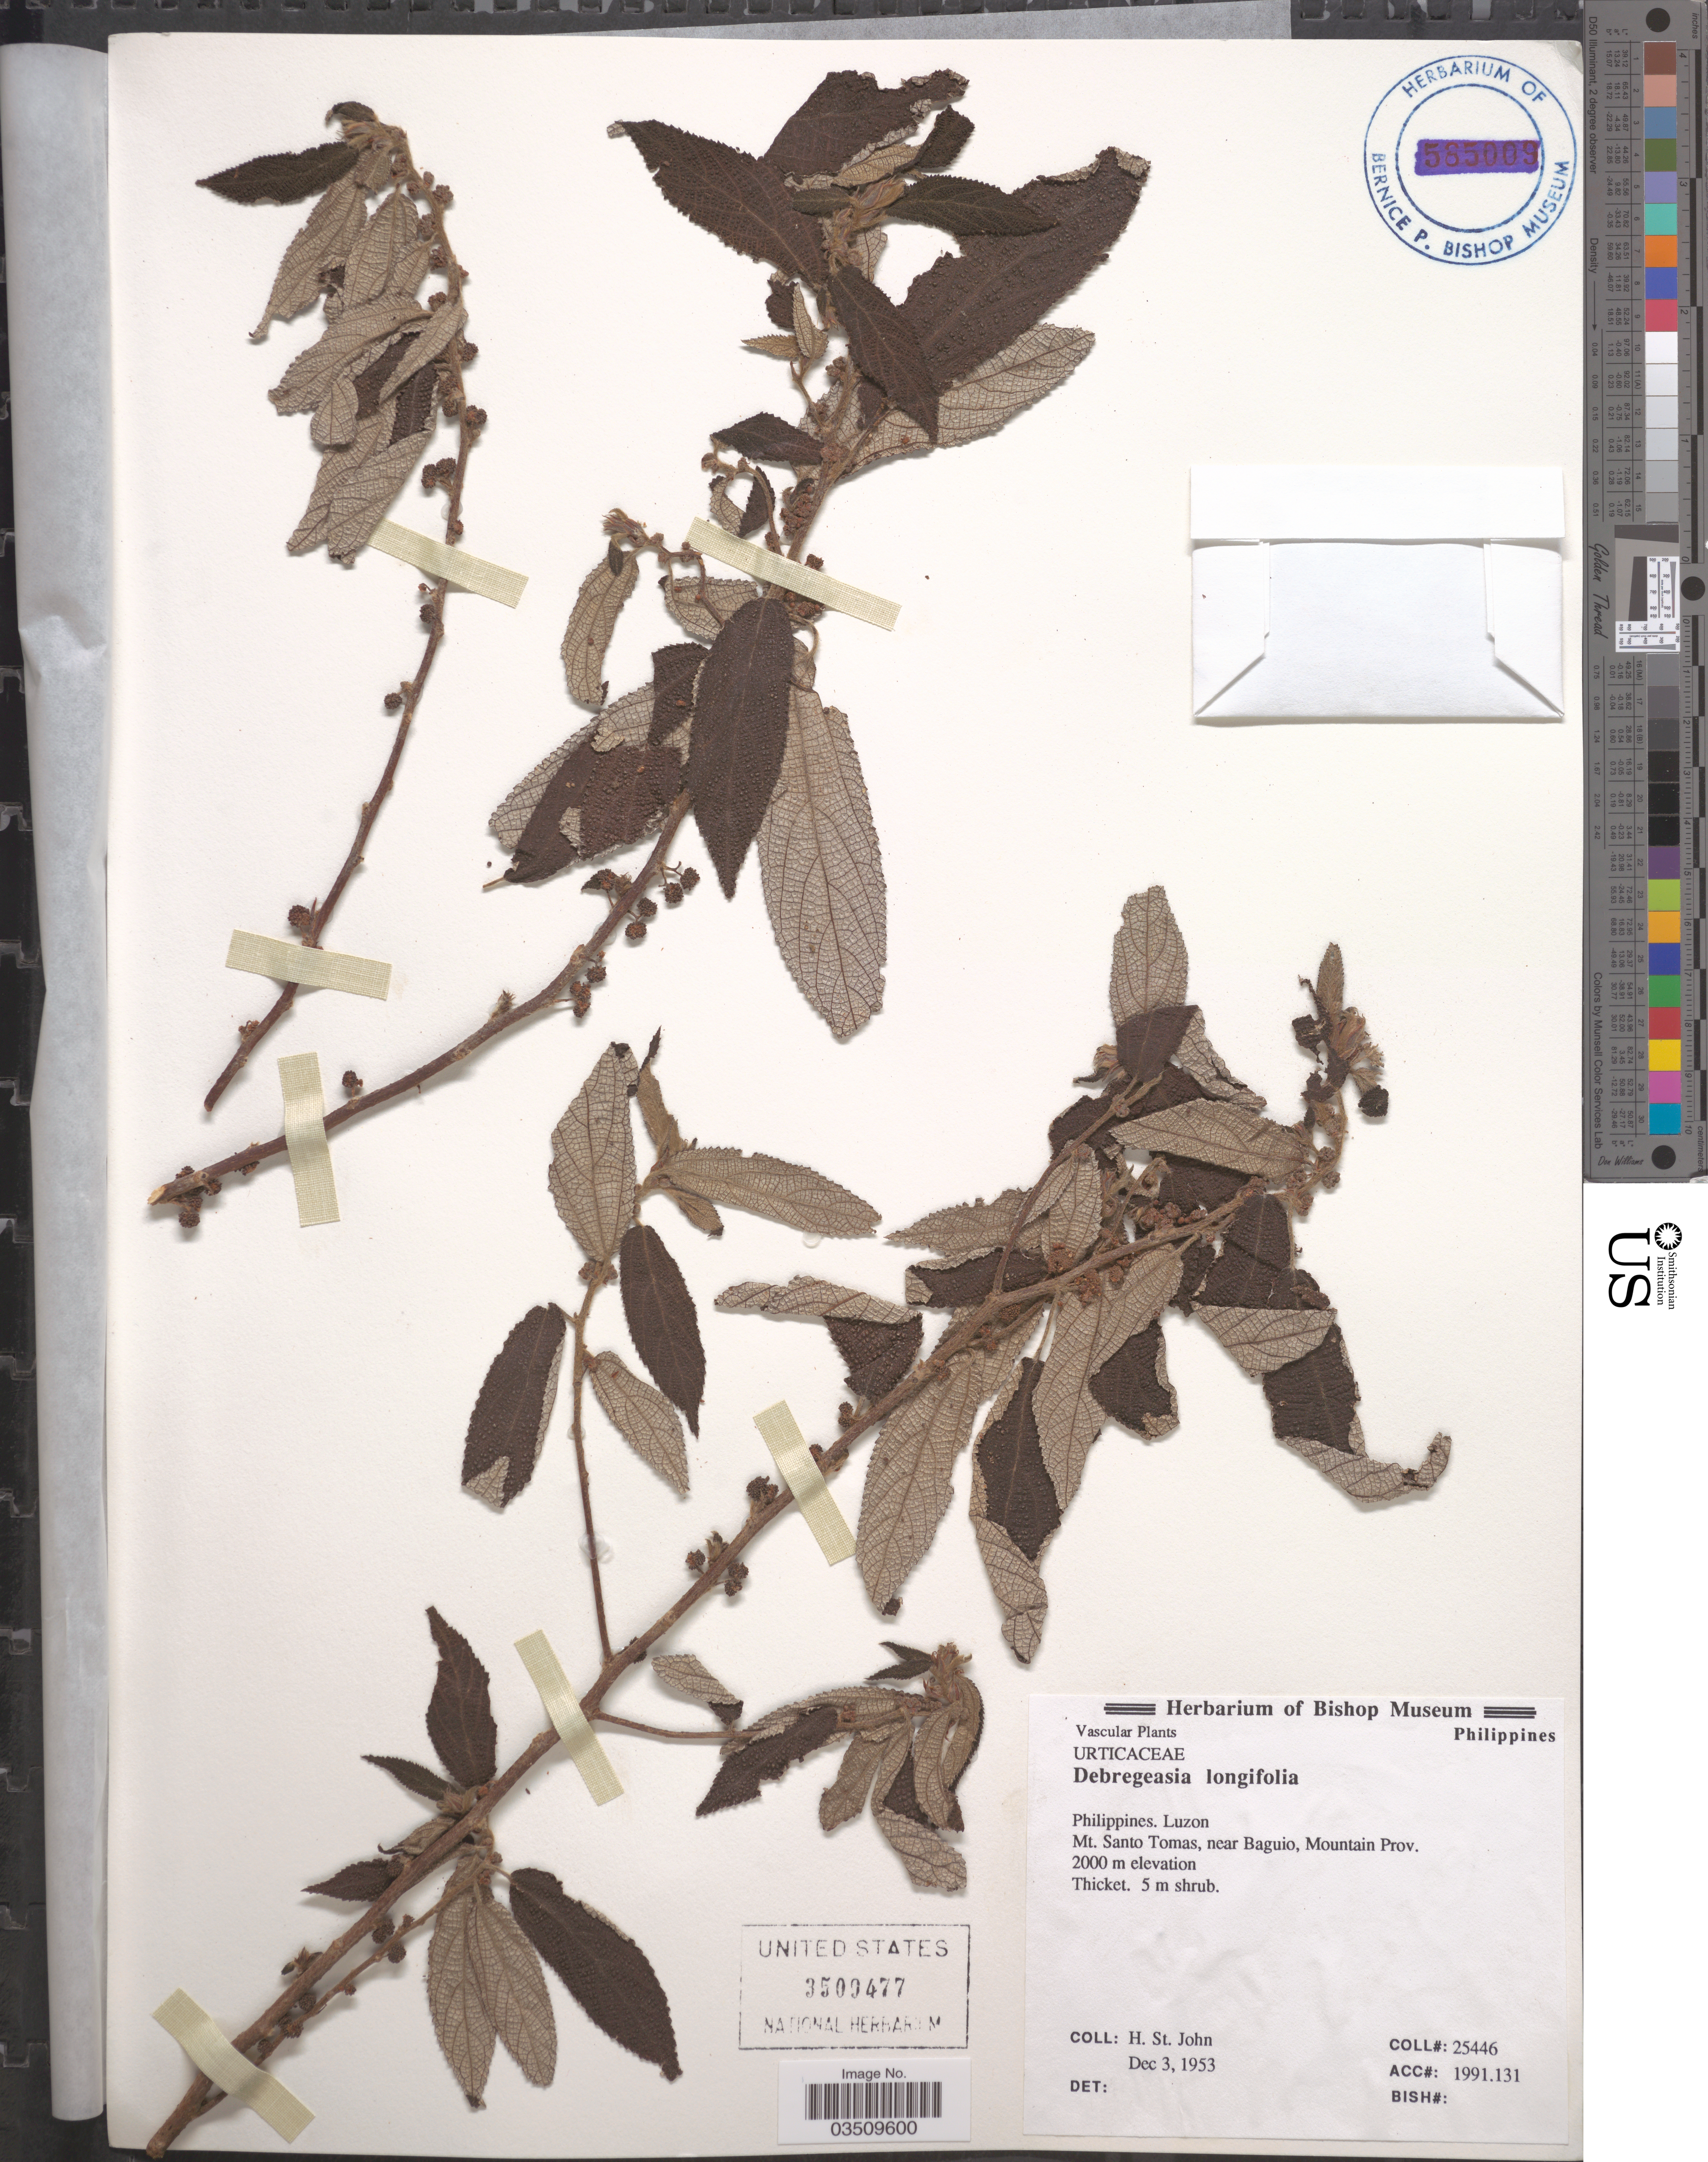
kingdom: Plantae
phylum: Tracheophyta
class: Magnoliopsida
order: Rosales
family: Urticaceae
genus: Debregeasia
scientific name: Debregeasia longifolia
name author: (Burm. f.) Wedd.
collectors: H. St. John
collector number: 25446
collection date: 1953-12-03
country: Philippines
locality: Luzon. Mt. Santo Tomas, near Baguio, Mountain Prov.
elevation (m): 2000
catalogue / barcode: US 3509477